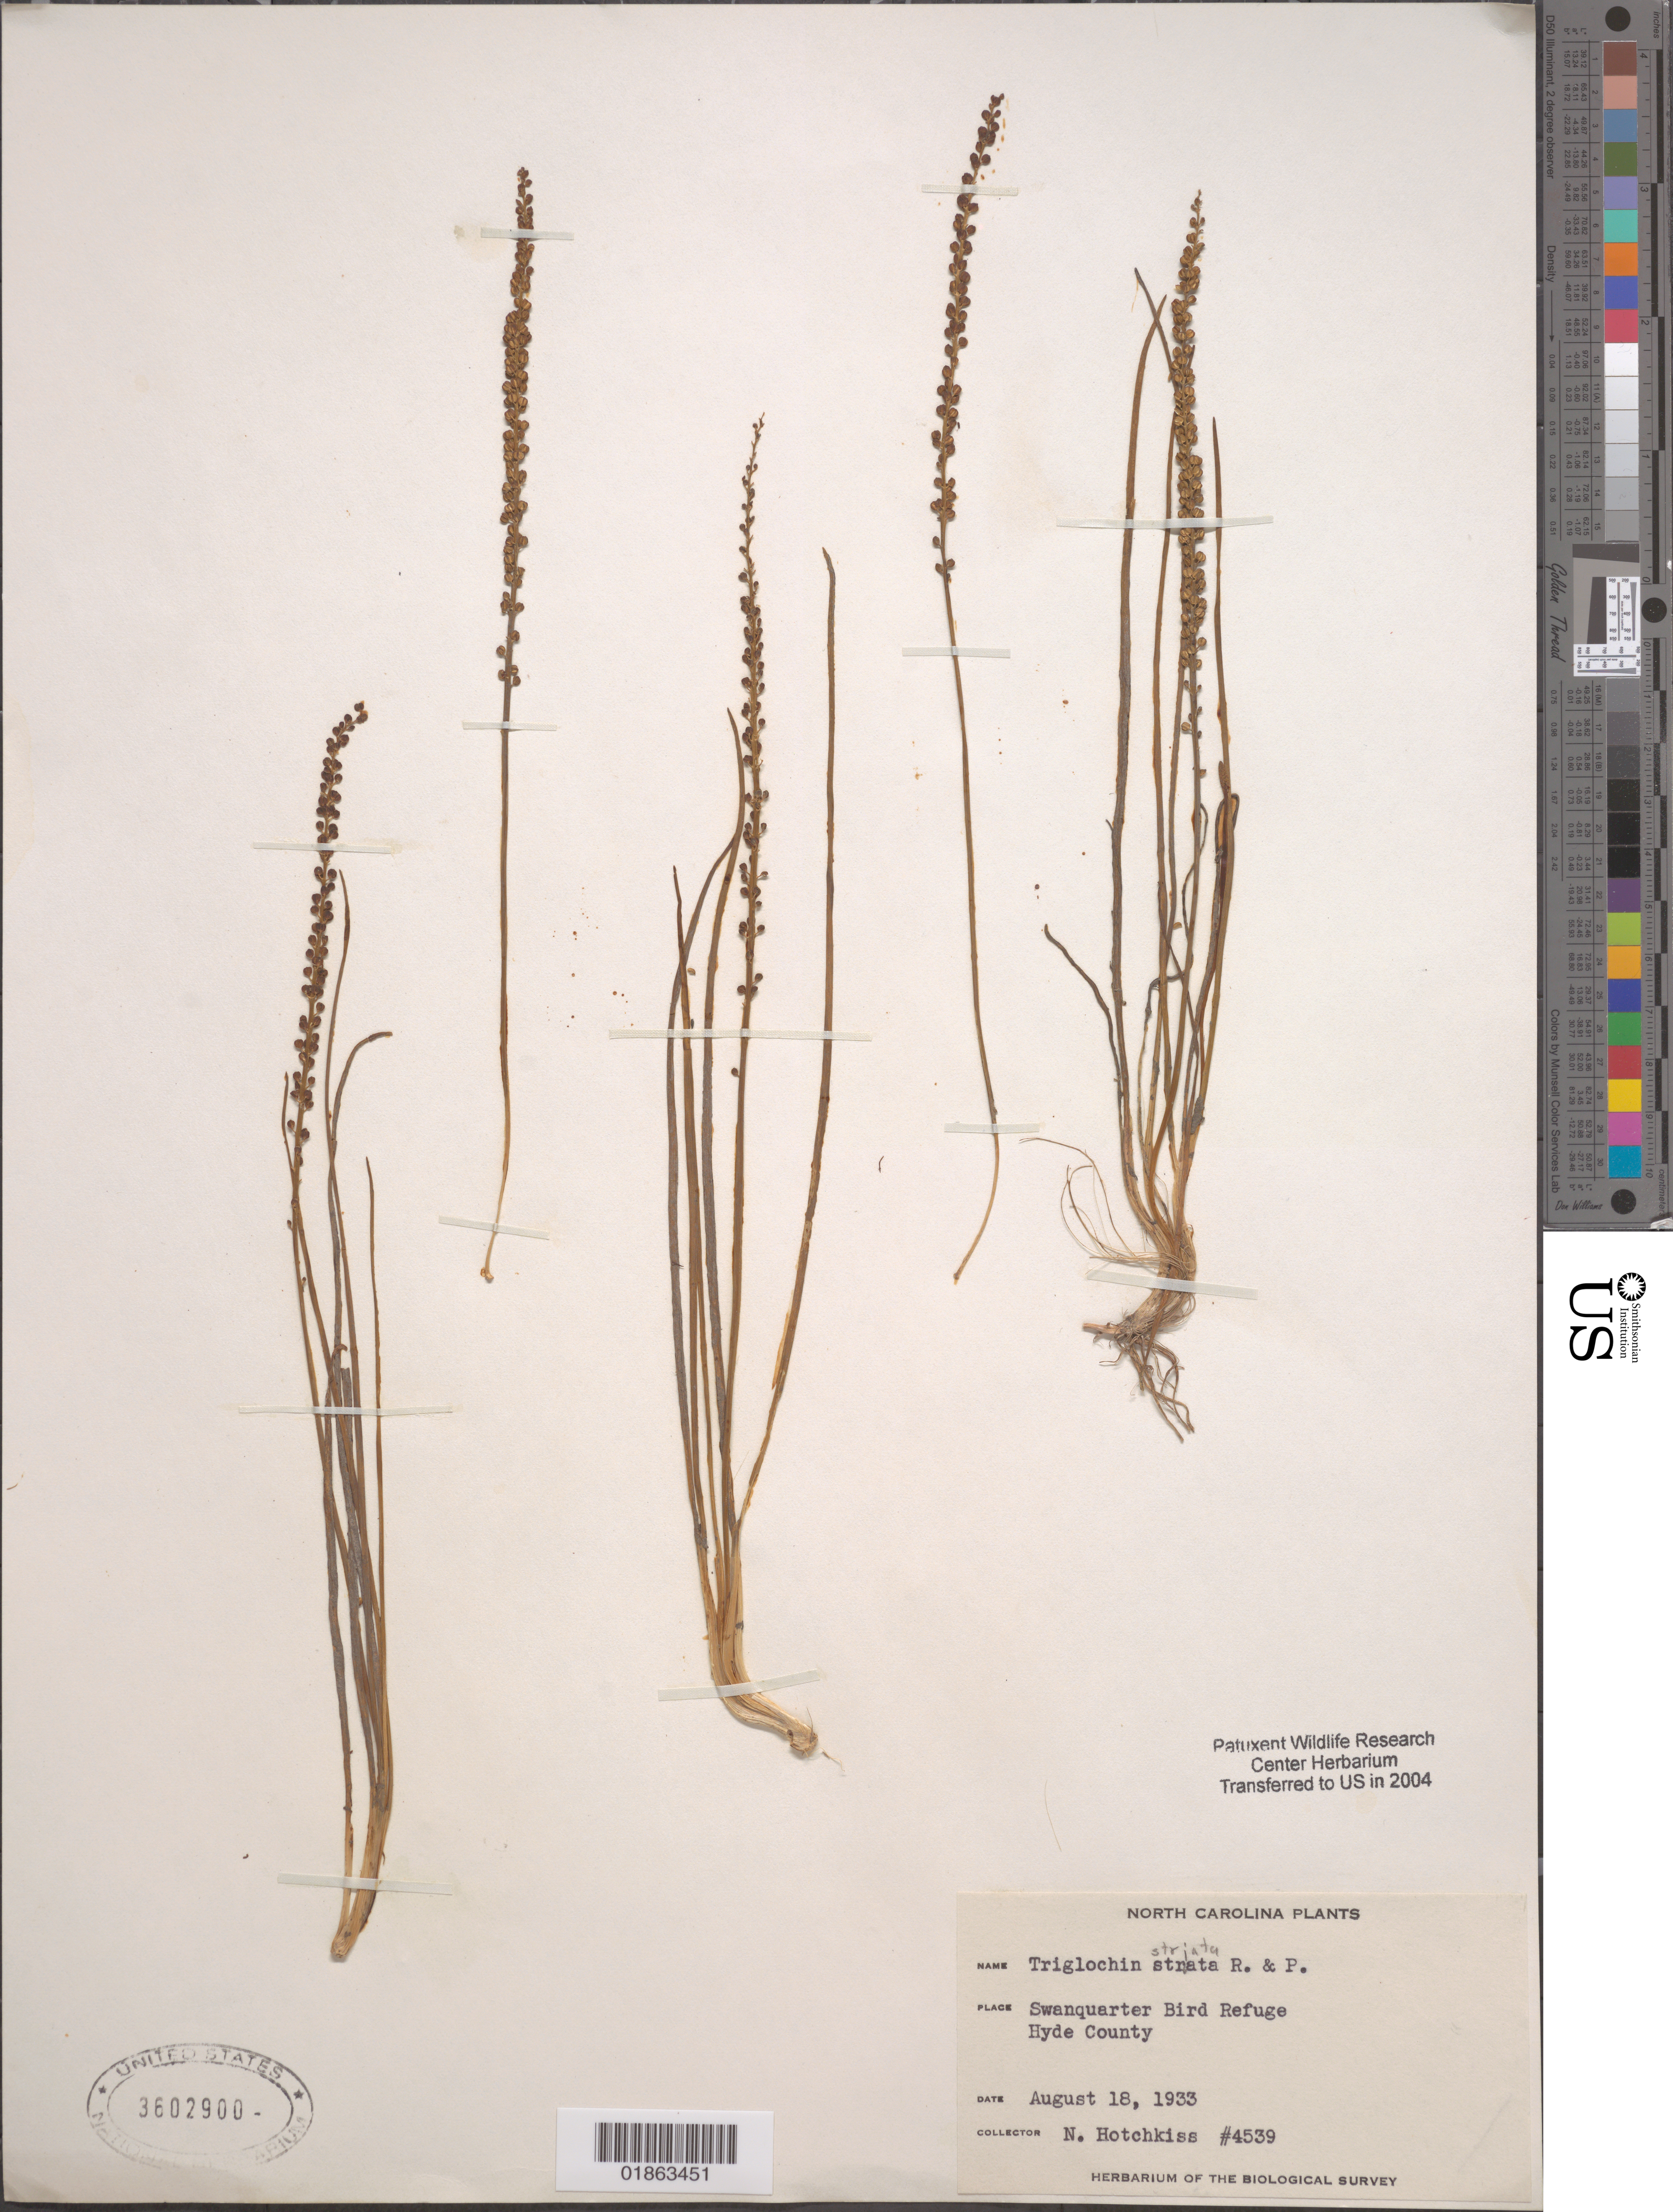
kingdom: Plantae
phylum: Tracheophyta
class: Liliopsida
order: Alismatales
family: Juncaginaceae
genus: Triglochin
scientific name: Triglochin striata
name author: Ruiz & Pav.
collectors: N. Hotchkiss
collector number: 4539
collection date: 1933-08-18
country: United States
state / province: North Carolina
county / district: Hyde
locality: Swanquarter Bird Refuge.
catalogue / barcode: US 3602900